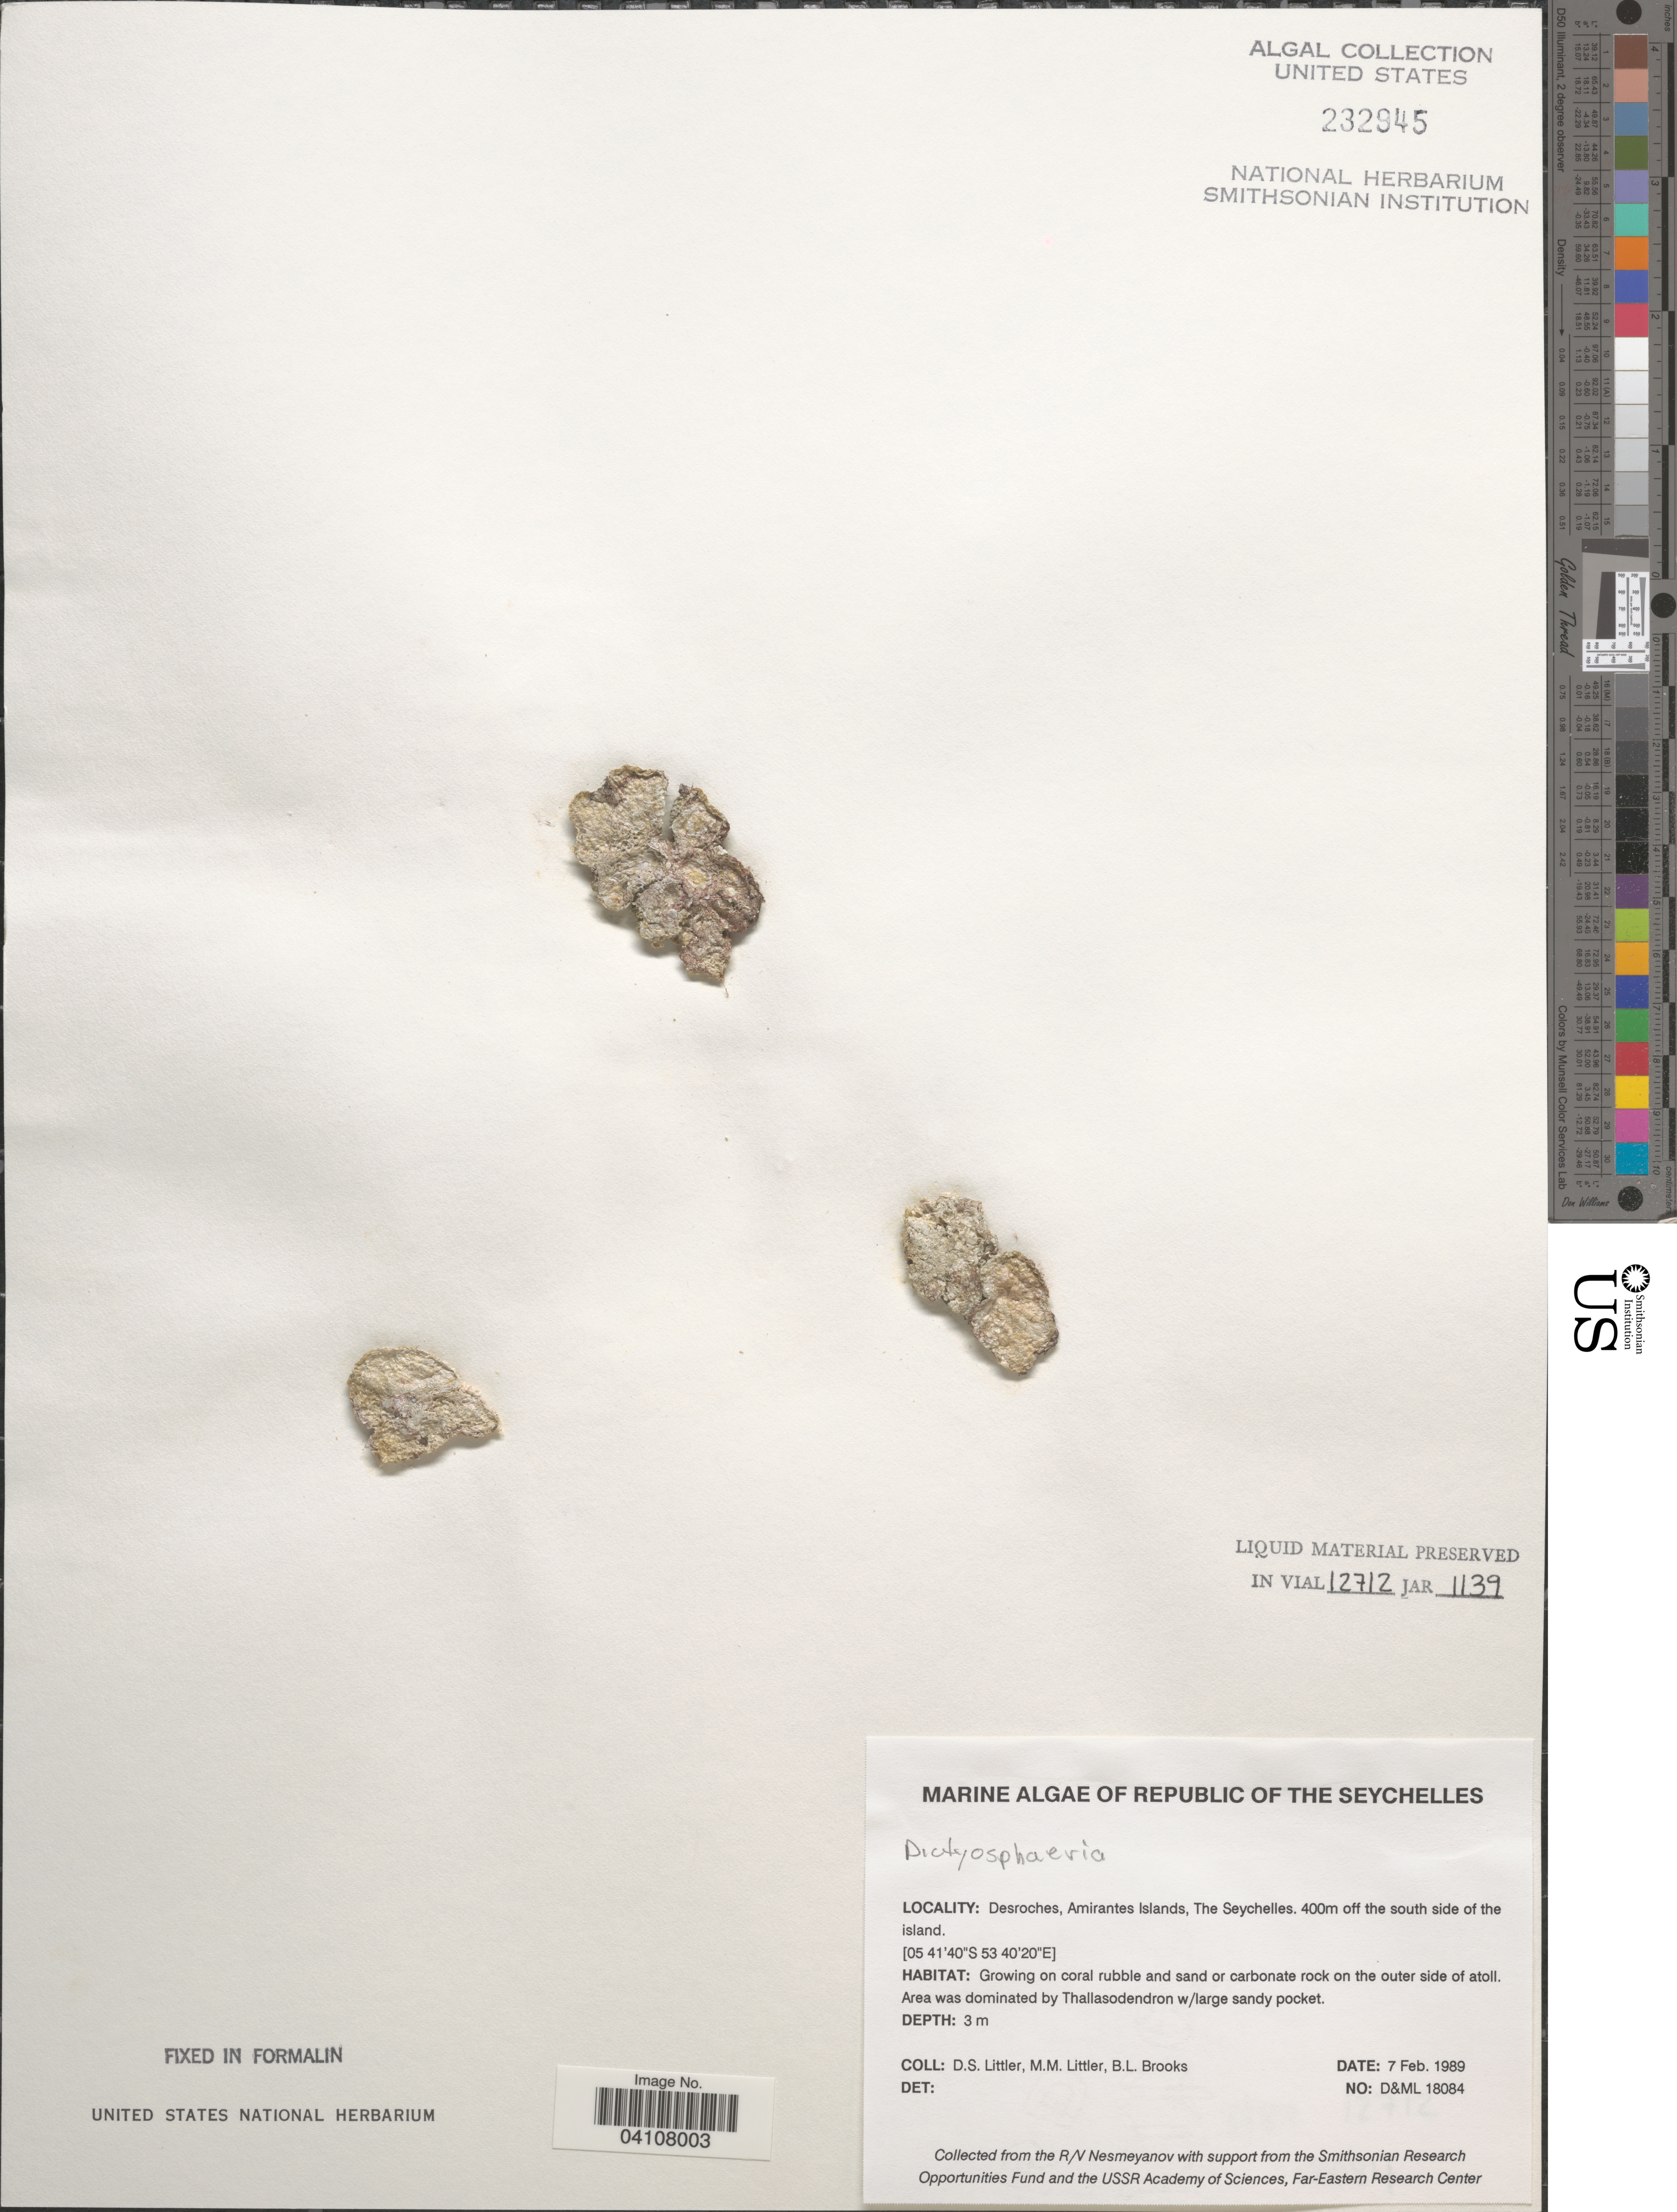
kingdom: Plantae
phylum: Chlorophyta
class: Ulvophyceae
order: Siphonocladales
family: Siphonocladaceae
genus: Dictyosphaeria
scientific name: Dictyosphaeria sp.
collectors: D. S. Littler & B. Brooks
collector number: D&ML18084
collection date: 1989-02-07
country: Seychelles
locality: Republic of the Seychelles. Desroches, Amirantes Islands. 400m off the south side of the island. On the outer side of atoll.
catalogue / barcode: US 232945